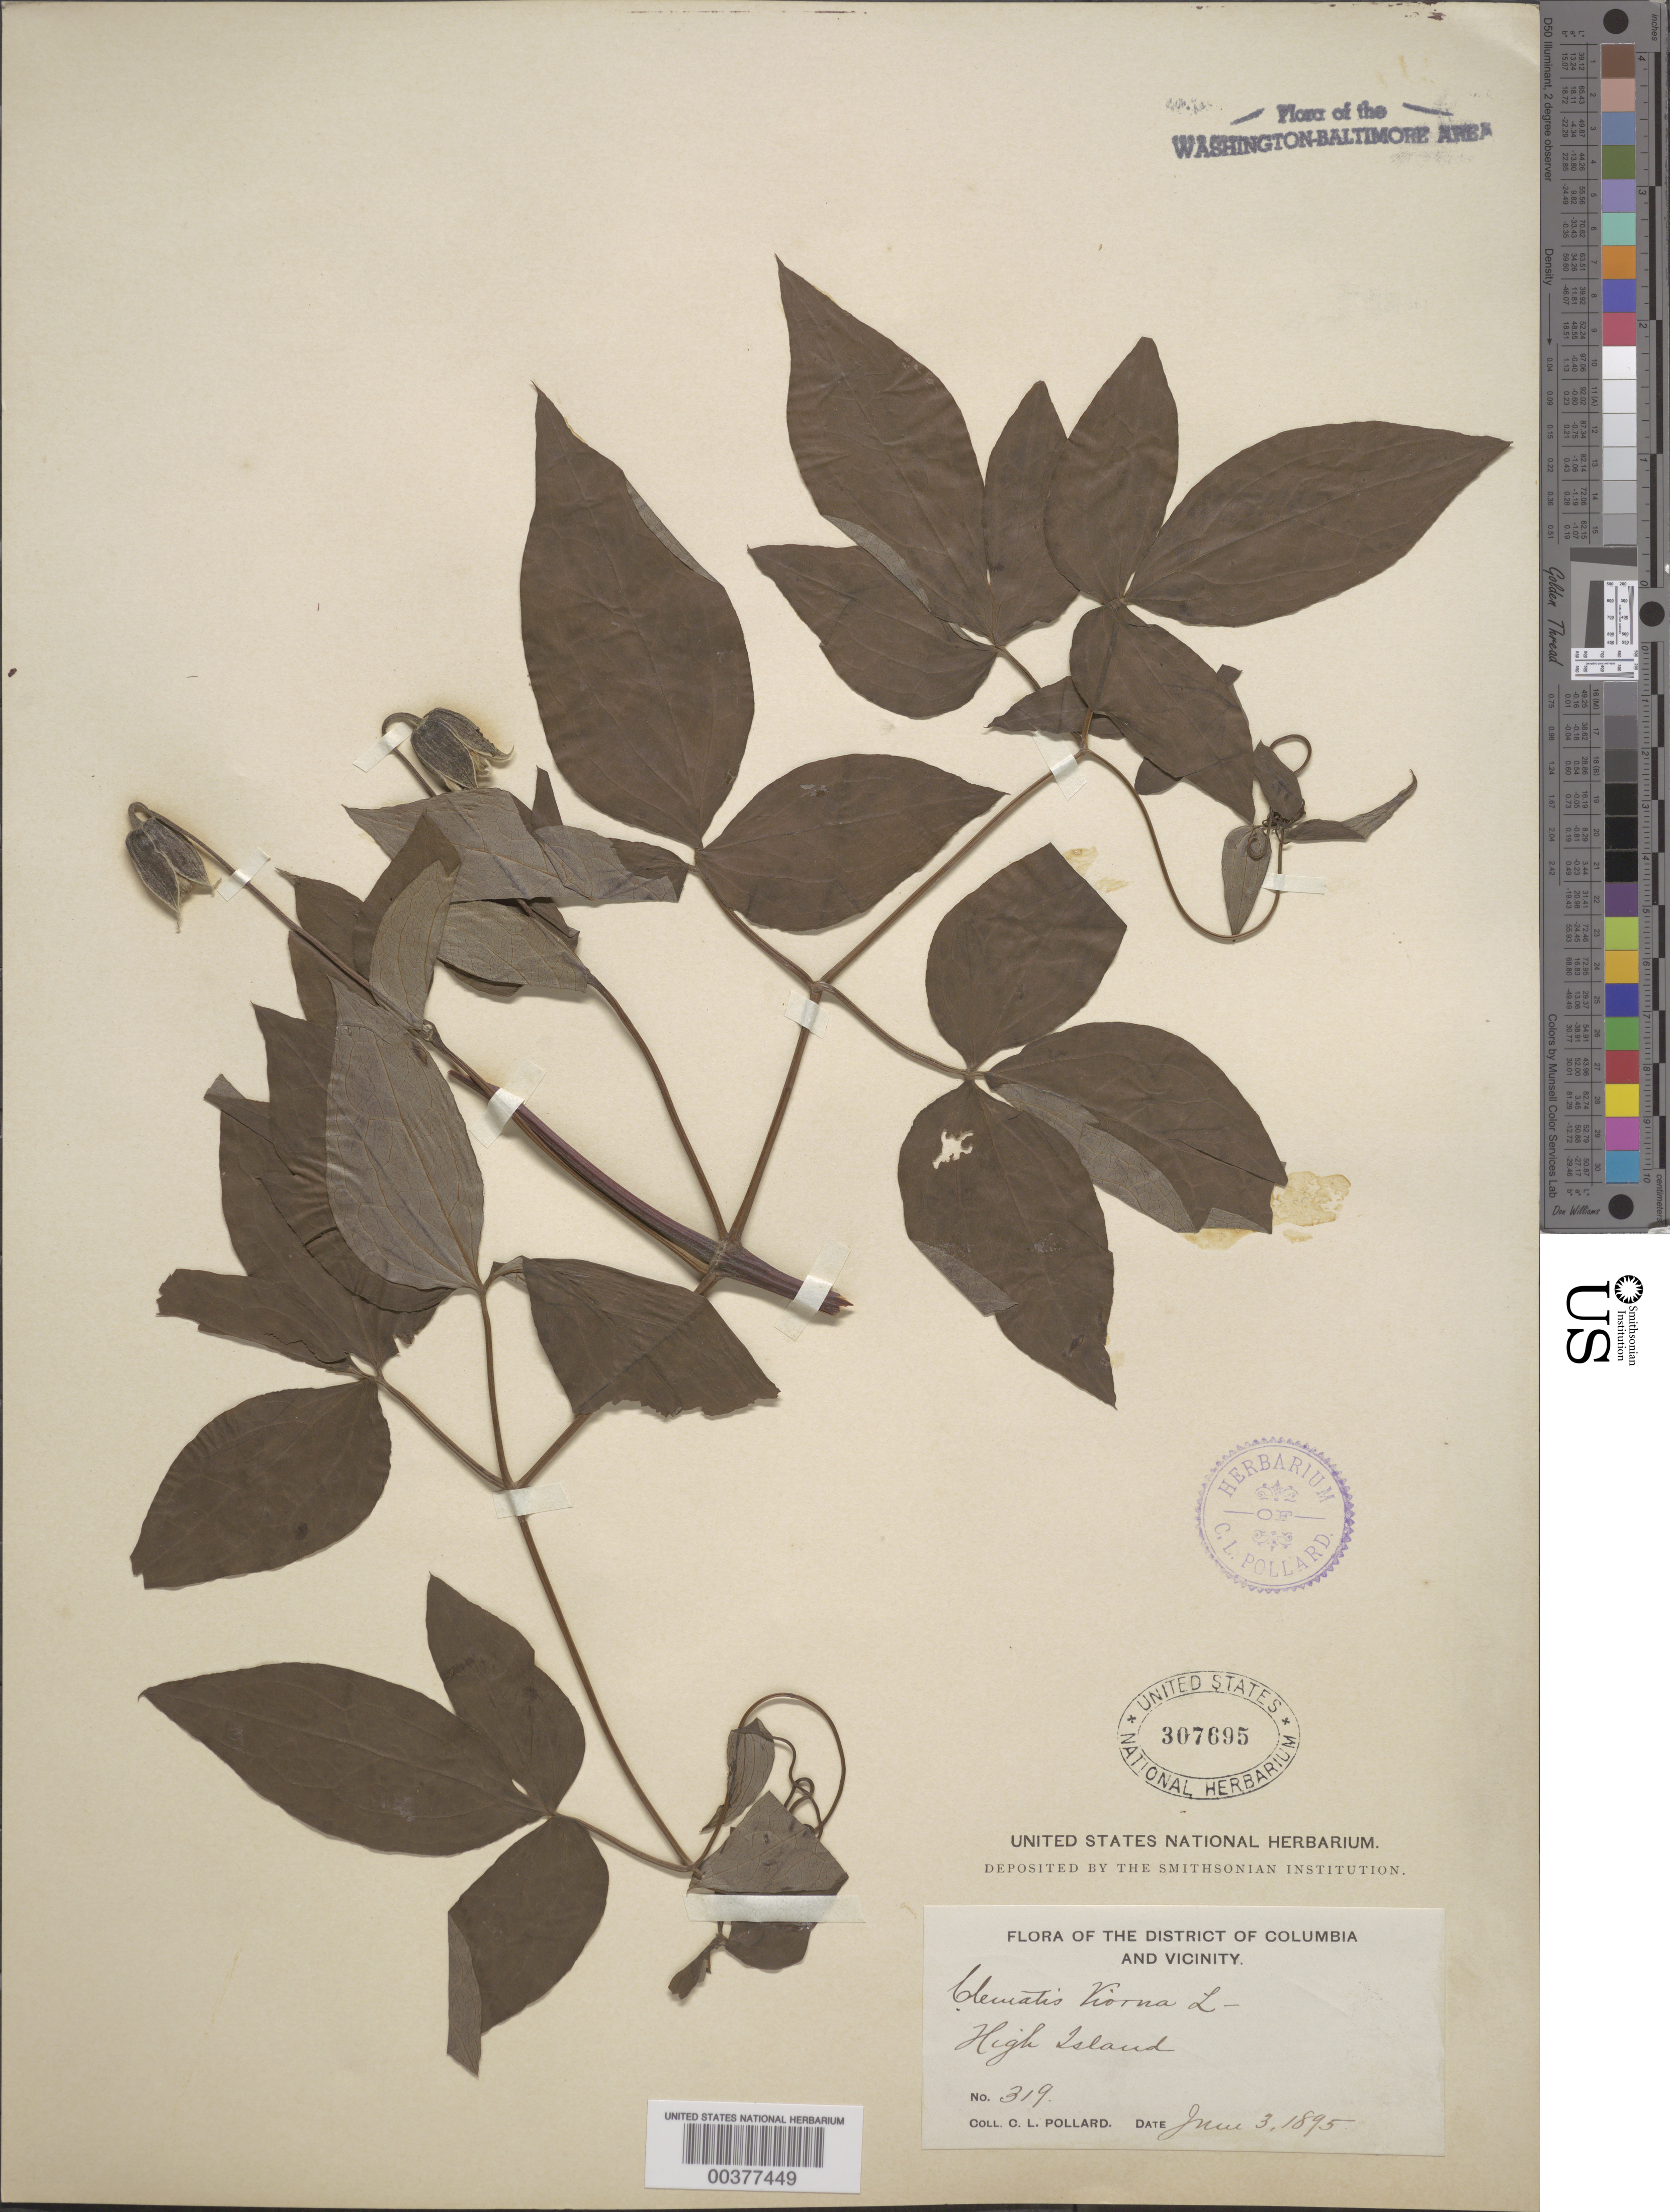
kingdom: Plantae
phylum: Tracheophyta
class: Magnoliopsida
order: Ranunculales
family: Ranunculaceae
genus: Clematis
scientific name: Clematis viorna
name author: L.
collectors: C. L. Pollard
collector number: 319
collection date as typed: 03 Jun 1895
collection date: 1895-06-03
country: United States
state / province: Maryland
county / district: Montgomery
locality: W. end clearing - near river just E of Rock of Gibraltar.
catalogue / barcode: US 307695